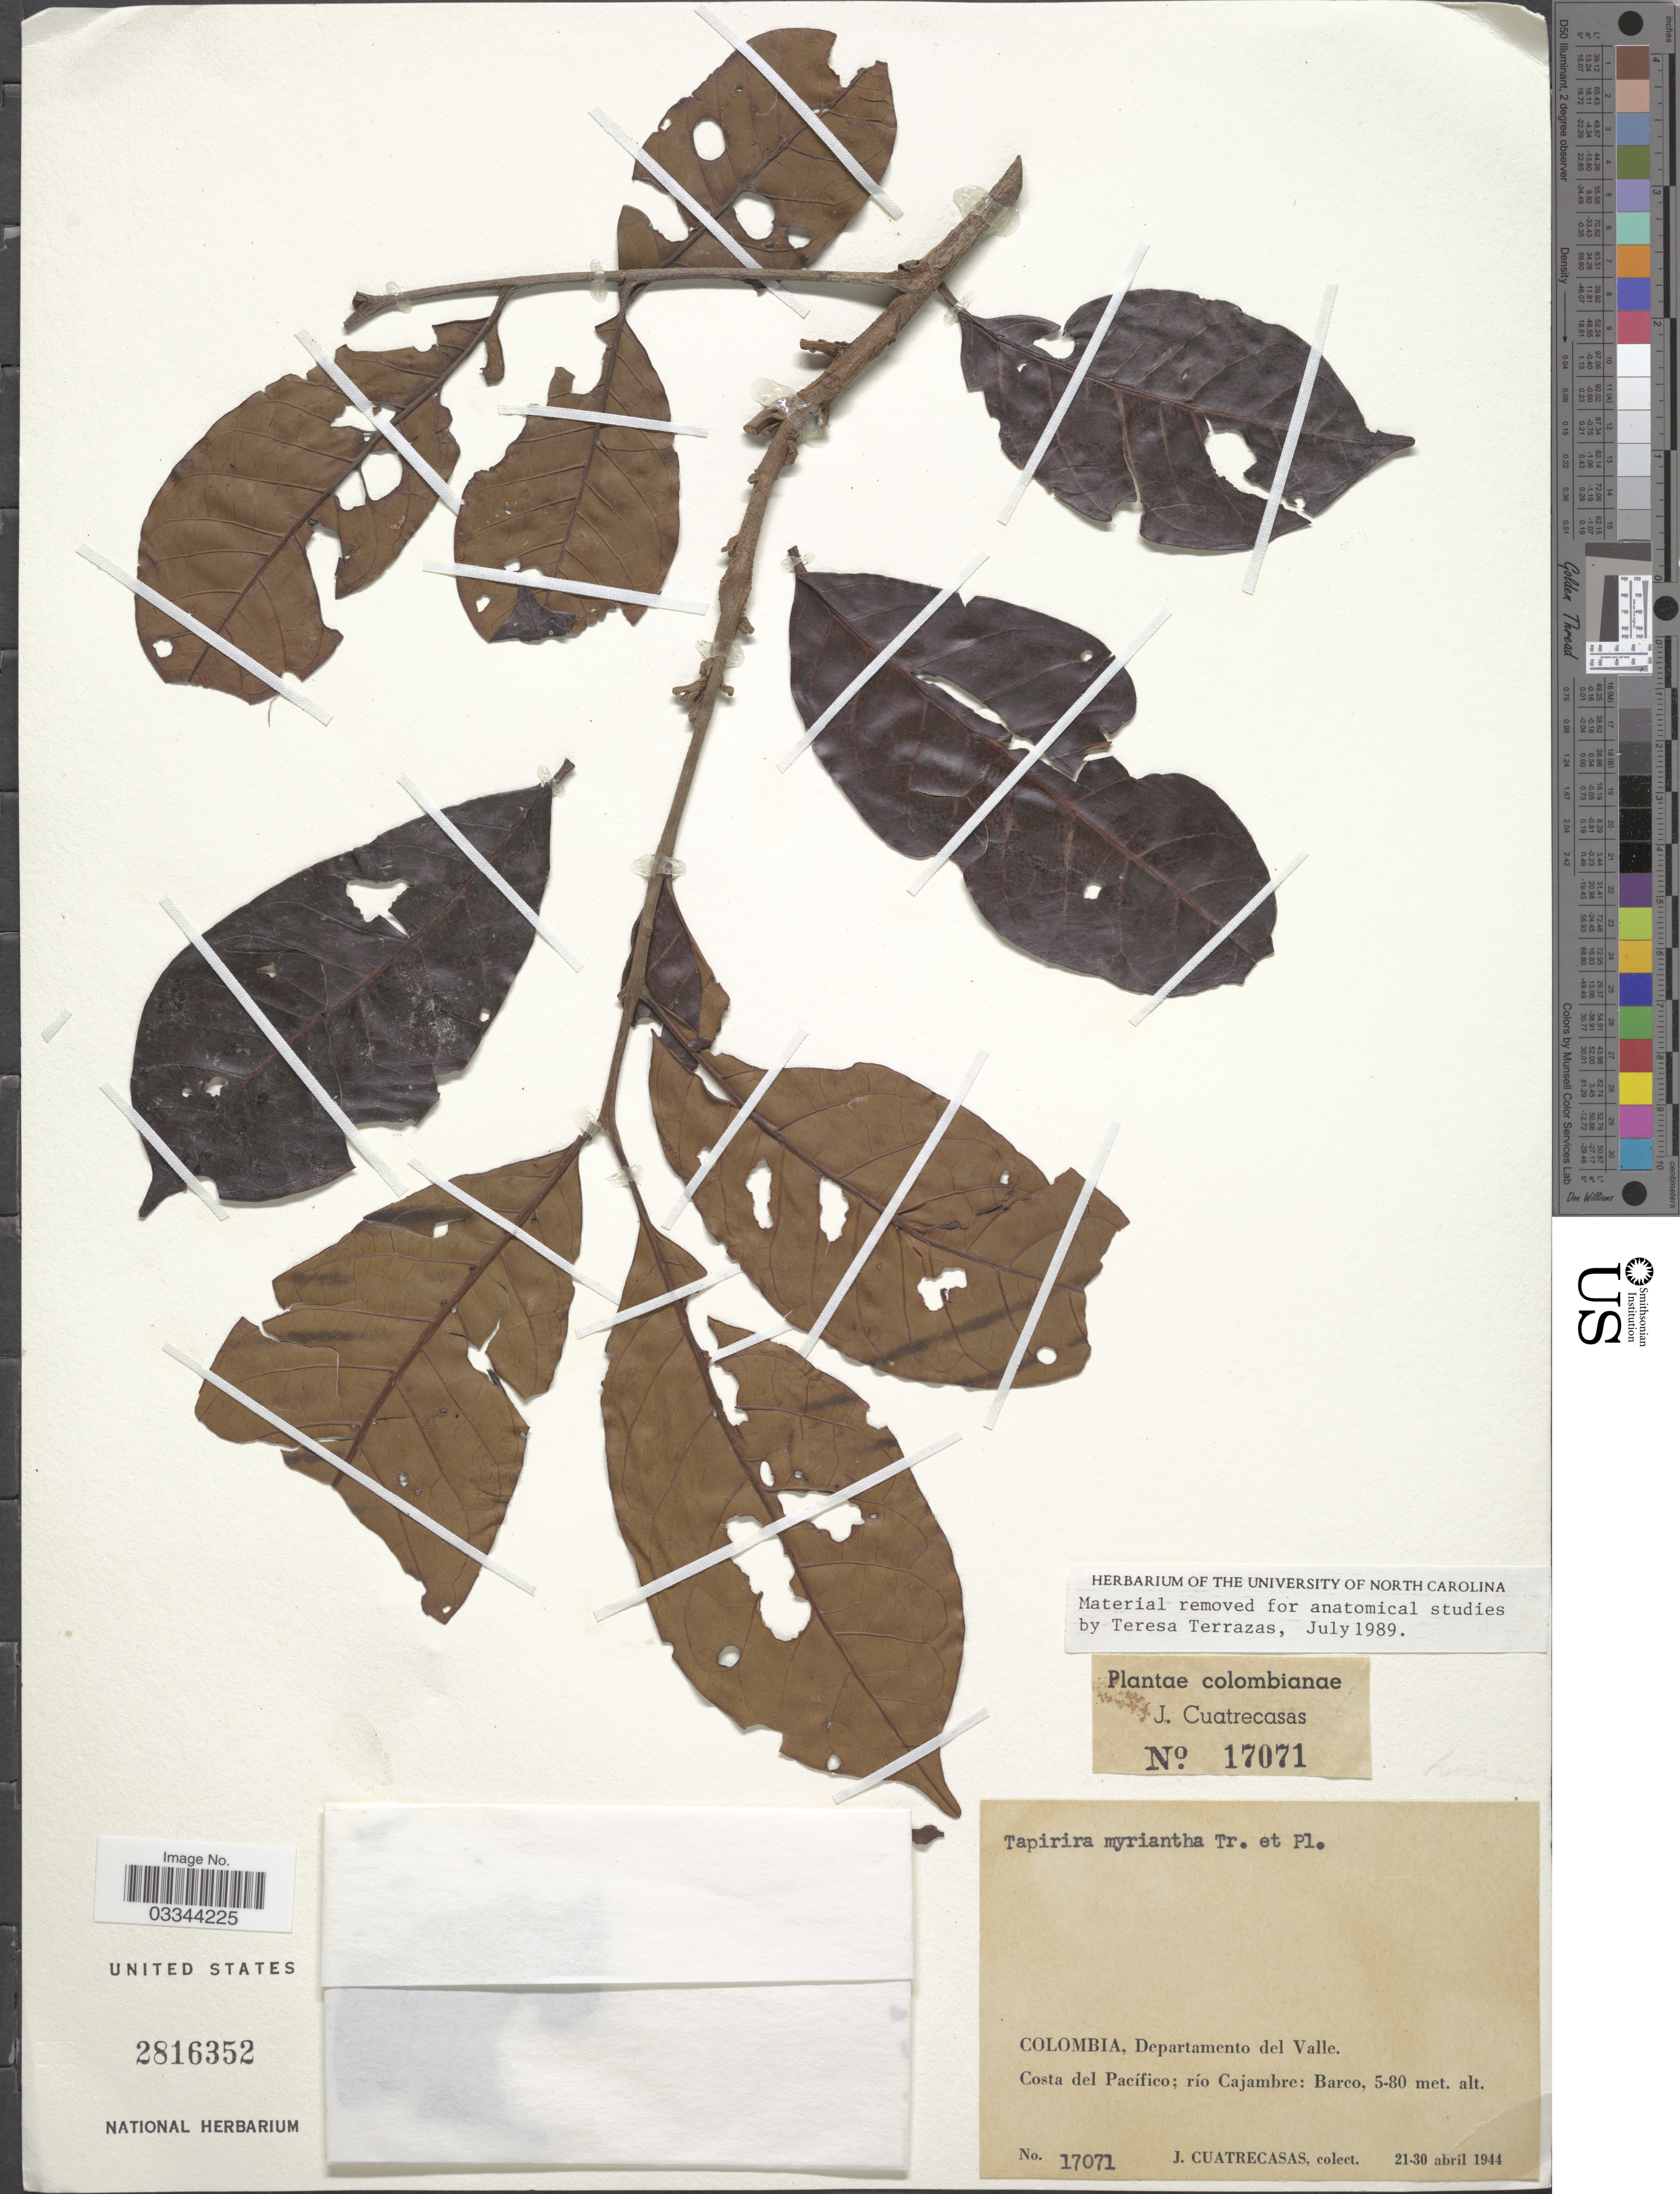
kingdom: Plantae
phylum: Tracheophyta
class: Magnoliopsida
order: Sapindales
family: Anacardiaceae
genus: Tapirira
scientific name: Tapirira myriantha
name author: Triana & Planch.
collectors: J. Cuatrecasas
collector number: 17071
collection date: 1944-04-21/1944-04-30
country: Colombia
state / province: Valle del Cauca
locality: Departamento del Valle. Costa del Pacífico; río Cajambre: Barco.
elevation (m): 5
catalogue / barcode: US 2816352